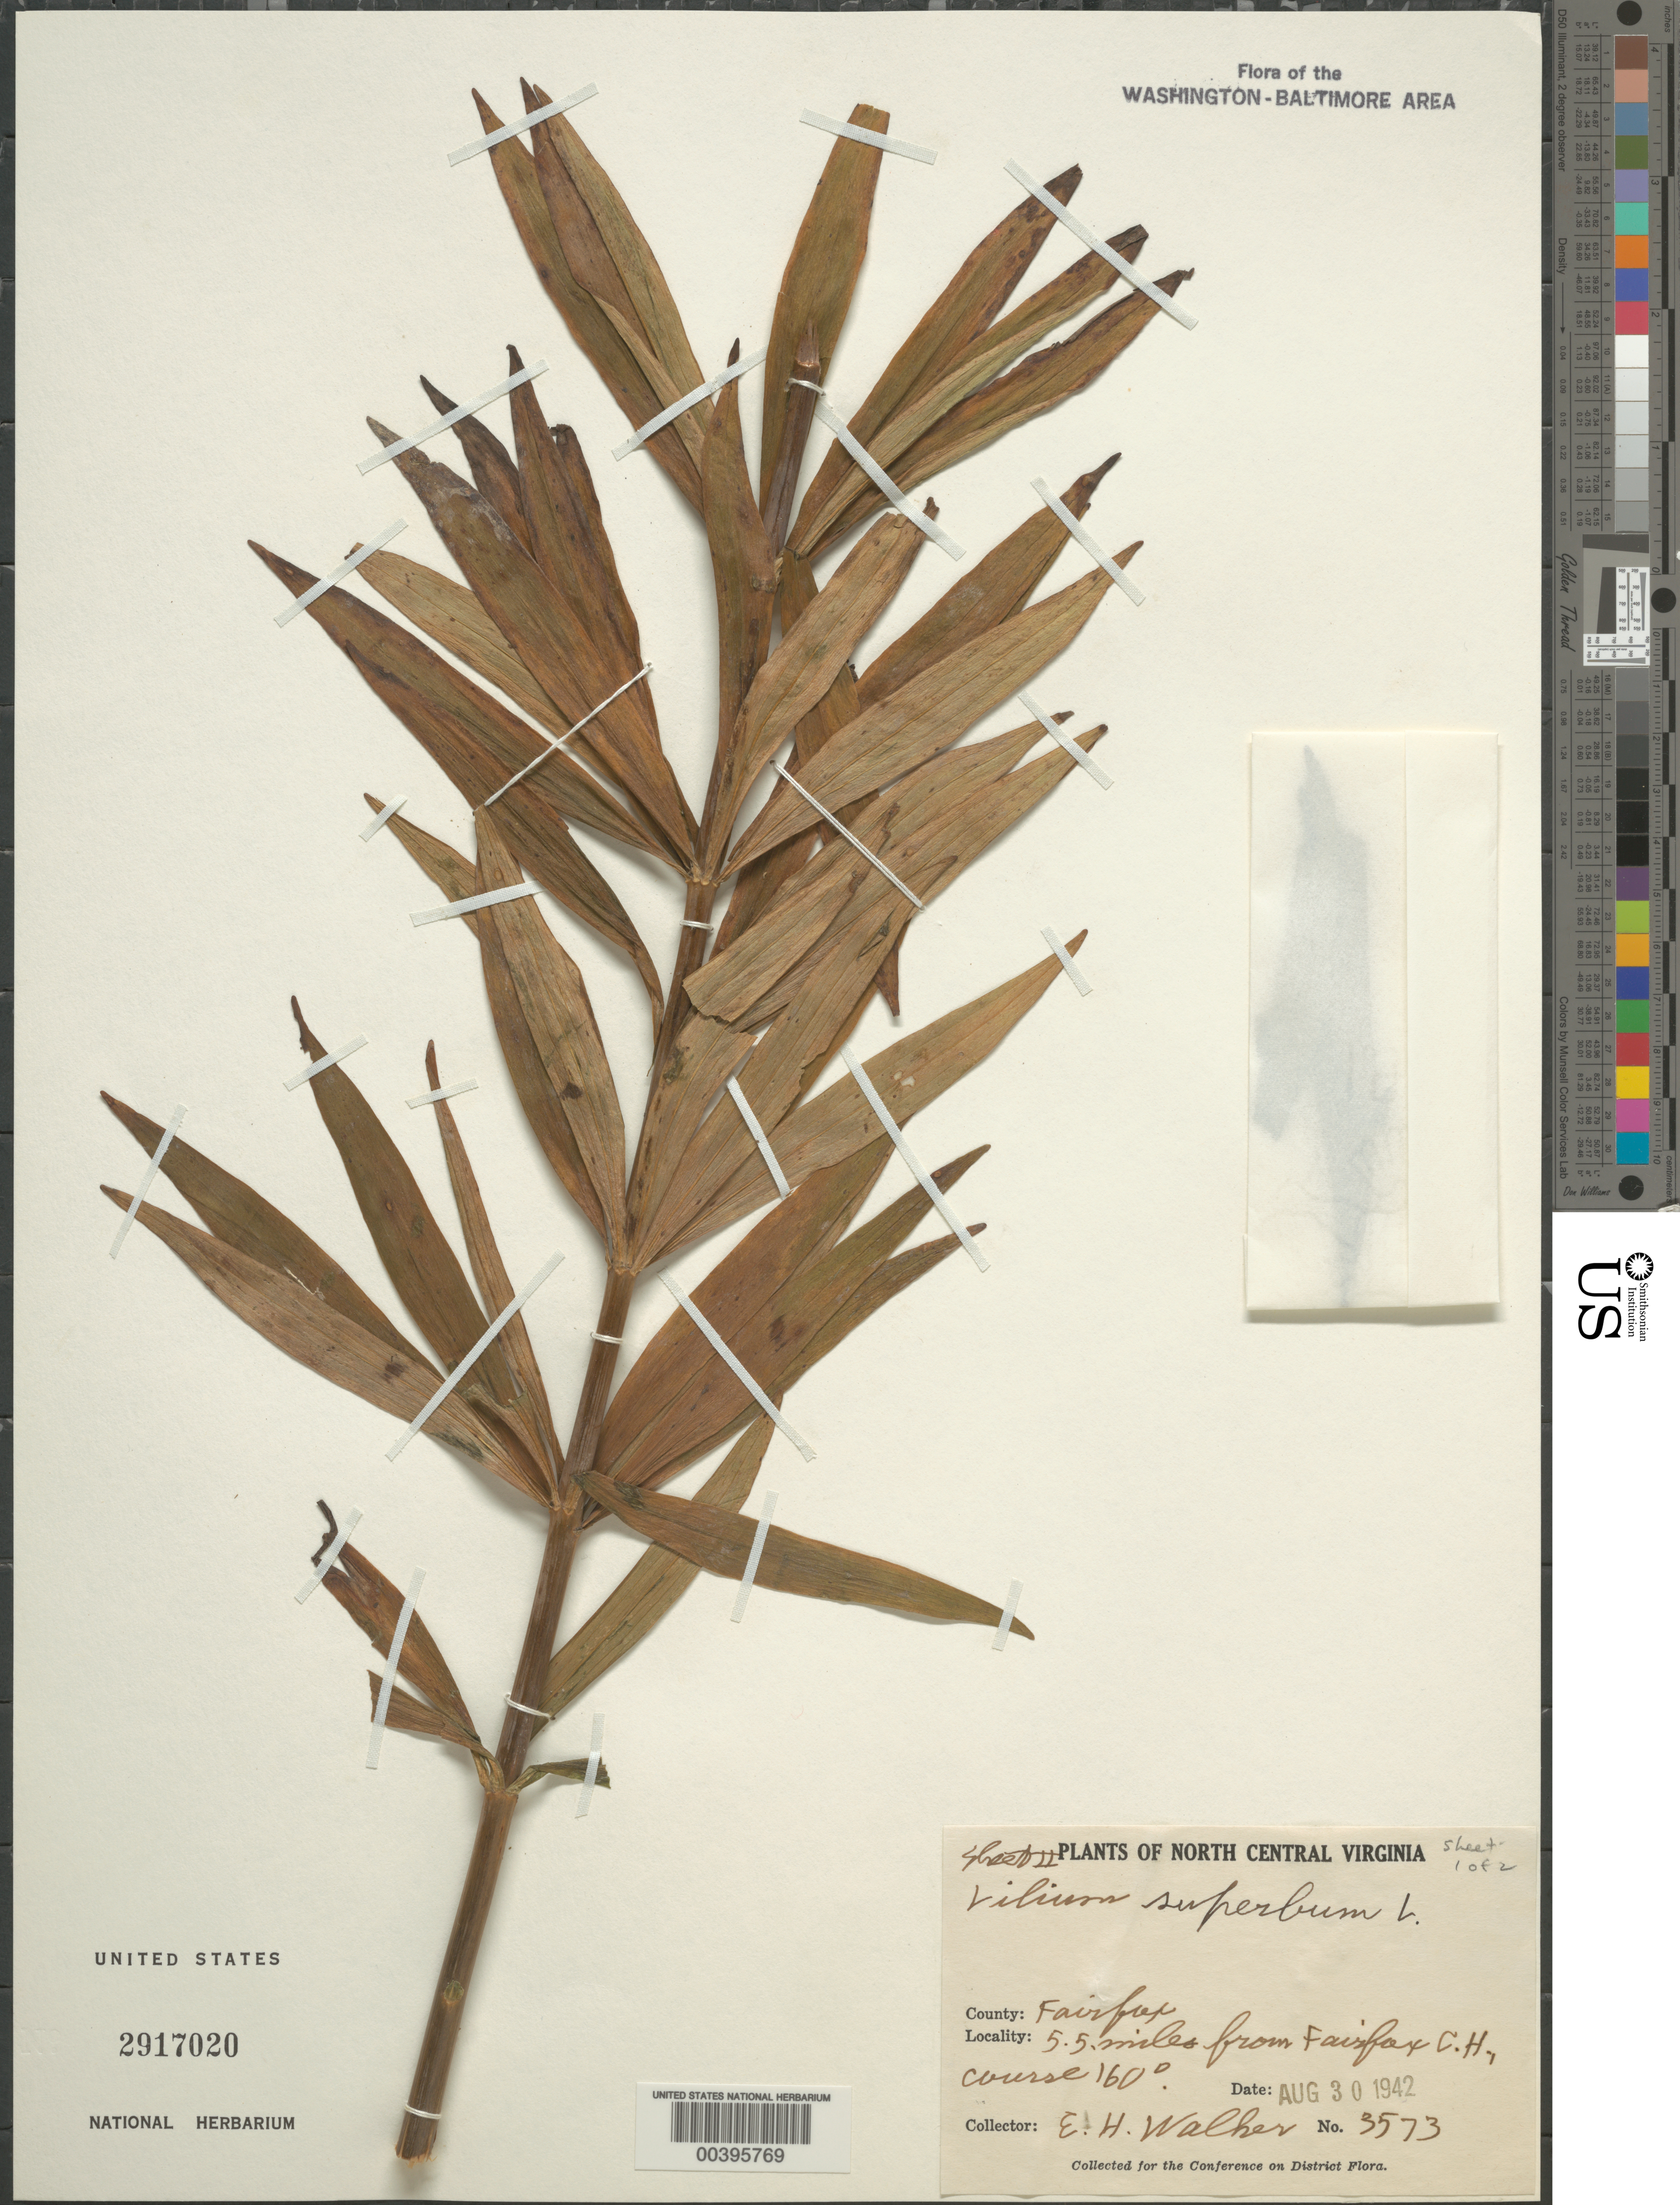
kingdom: Plantae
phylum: Tracheophyta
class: Liliopsida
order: Liliales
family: Liliaceae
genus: Lilium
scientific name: Lilium superbum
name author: L.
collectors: E. H. Walker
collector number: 3573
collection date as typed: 30 Aug 1942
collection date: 1942-08-30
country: United States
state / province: Virginia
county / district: Fairfax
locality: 5.5 m from Fairfax Court House, bearings given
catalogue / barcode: US 2917020